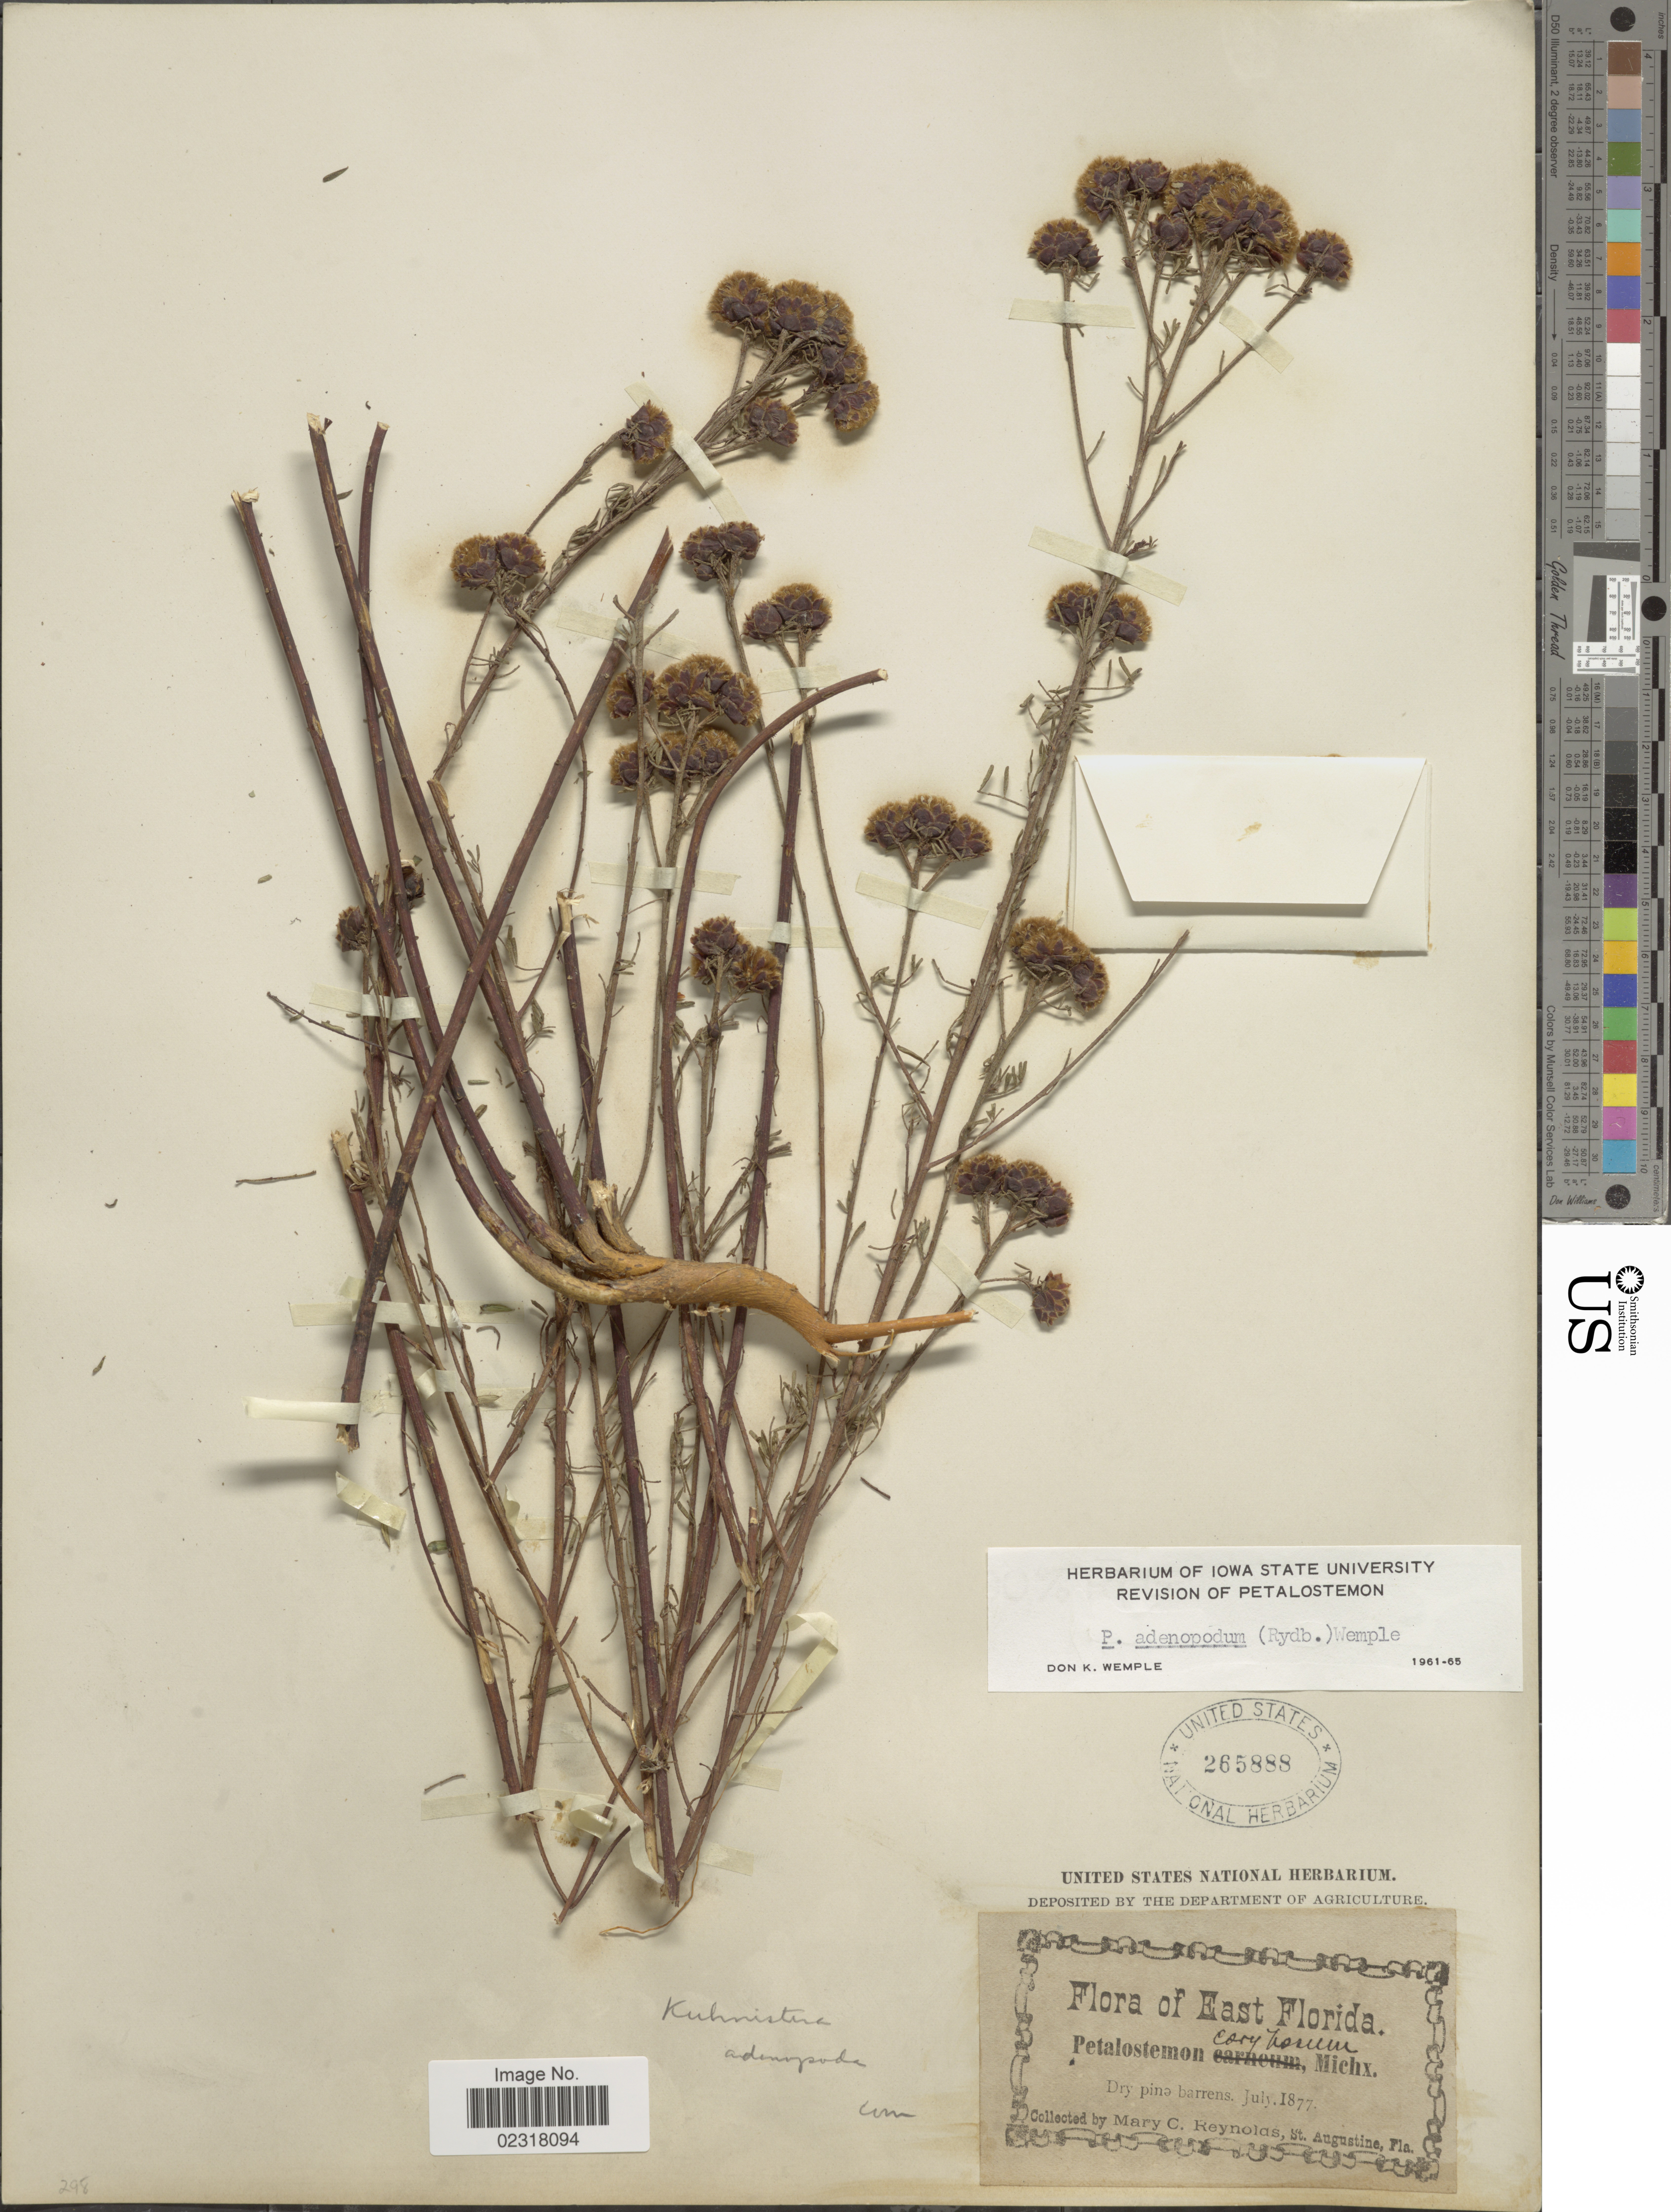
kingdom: Plantae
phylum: Tracheophyta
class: Magnoliopsida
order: Fabales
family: Fabaceae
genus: Dalea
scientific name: Dalea pinnata var. adenopoda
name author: (Rydb.) Barneby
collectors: M. Reynolds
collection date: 1877-07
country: United States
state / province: Florida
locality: East Florida, dry pine barrens.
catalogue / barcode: US 265888